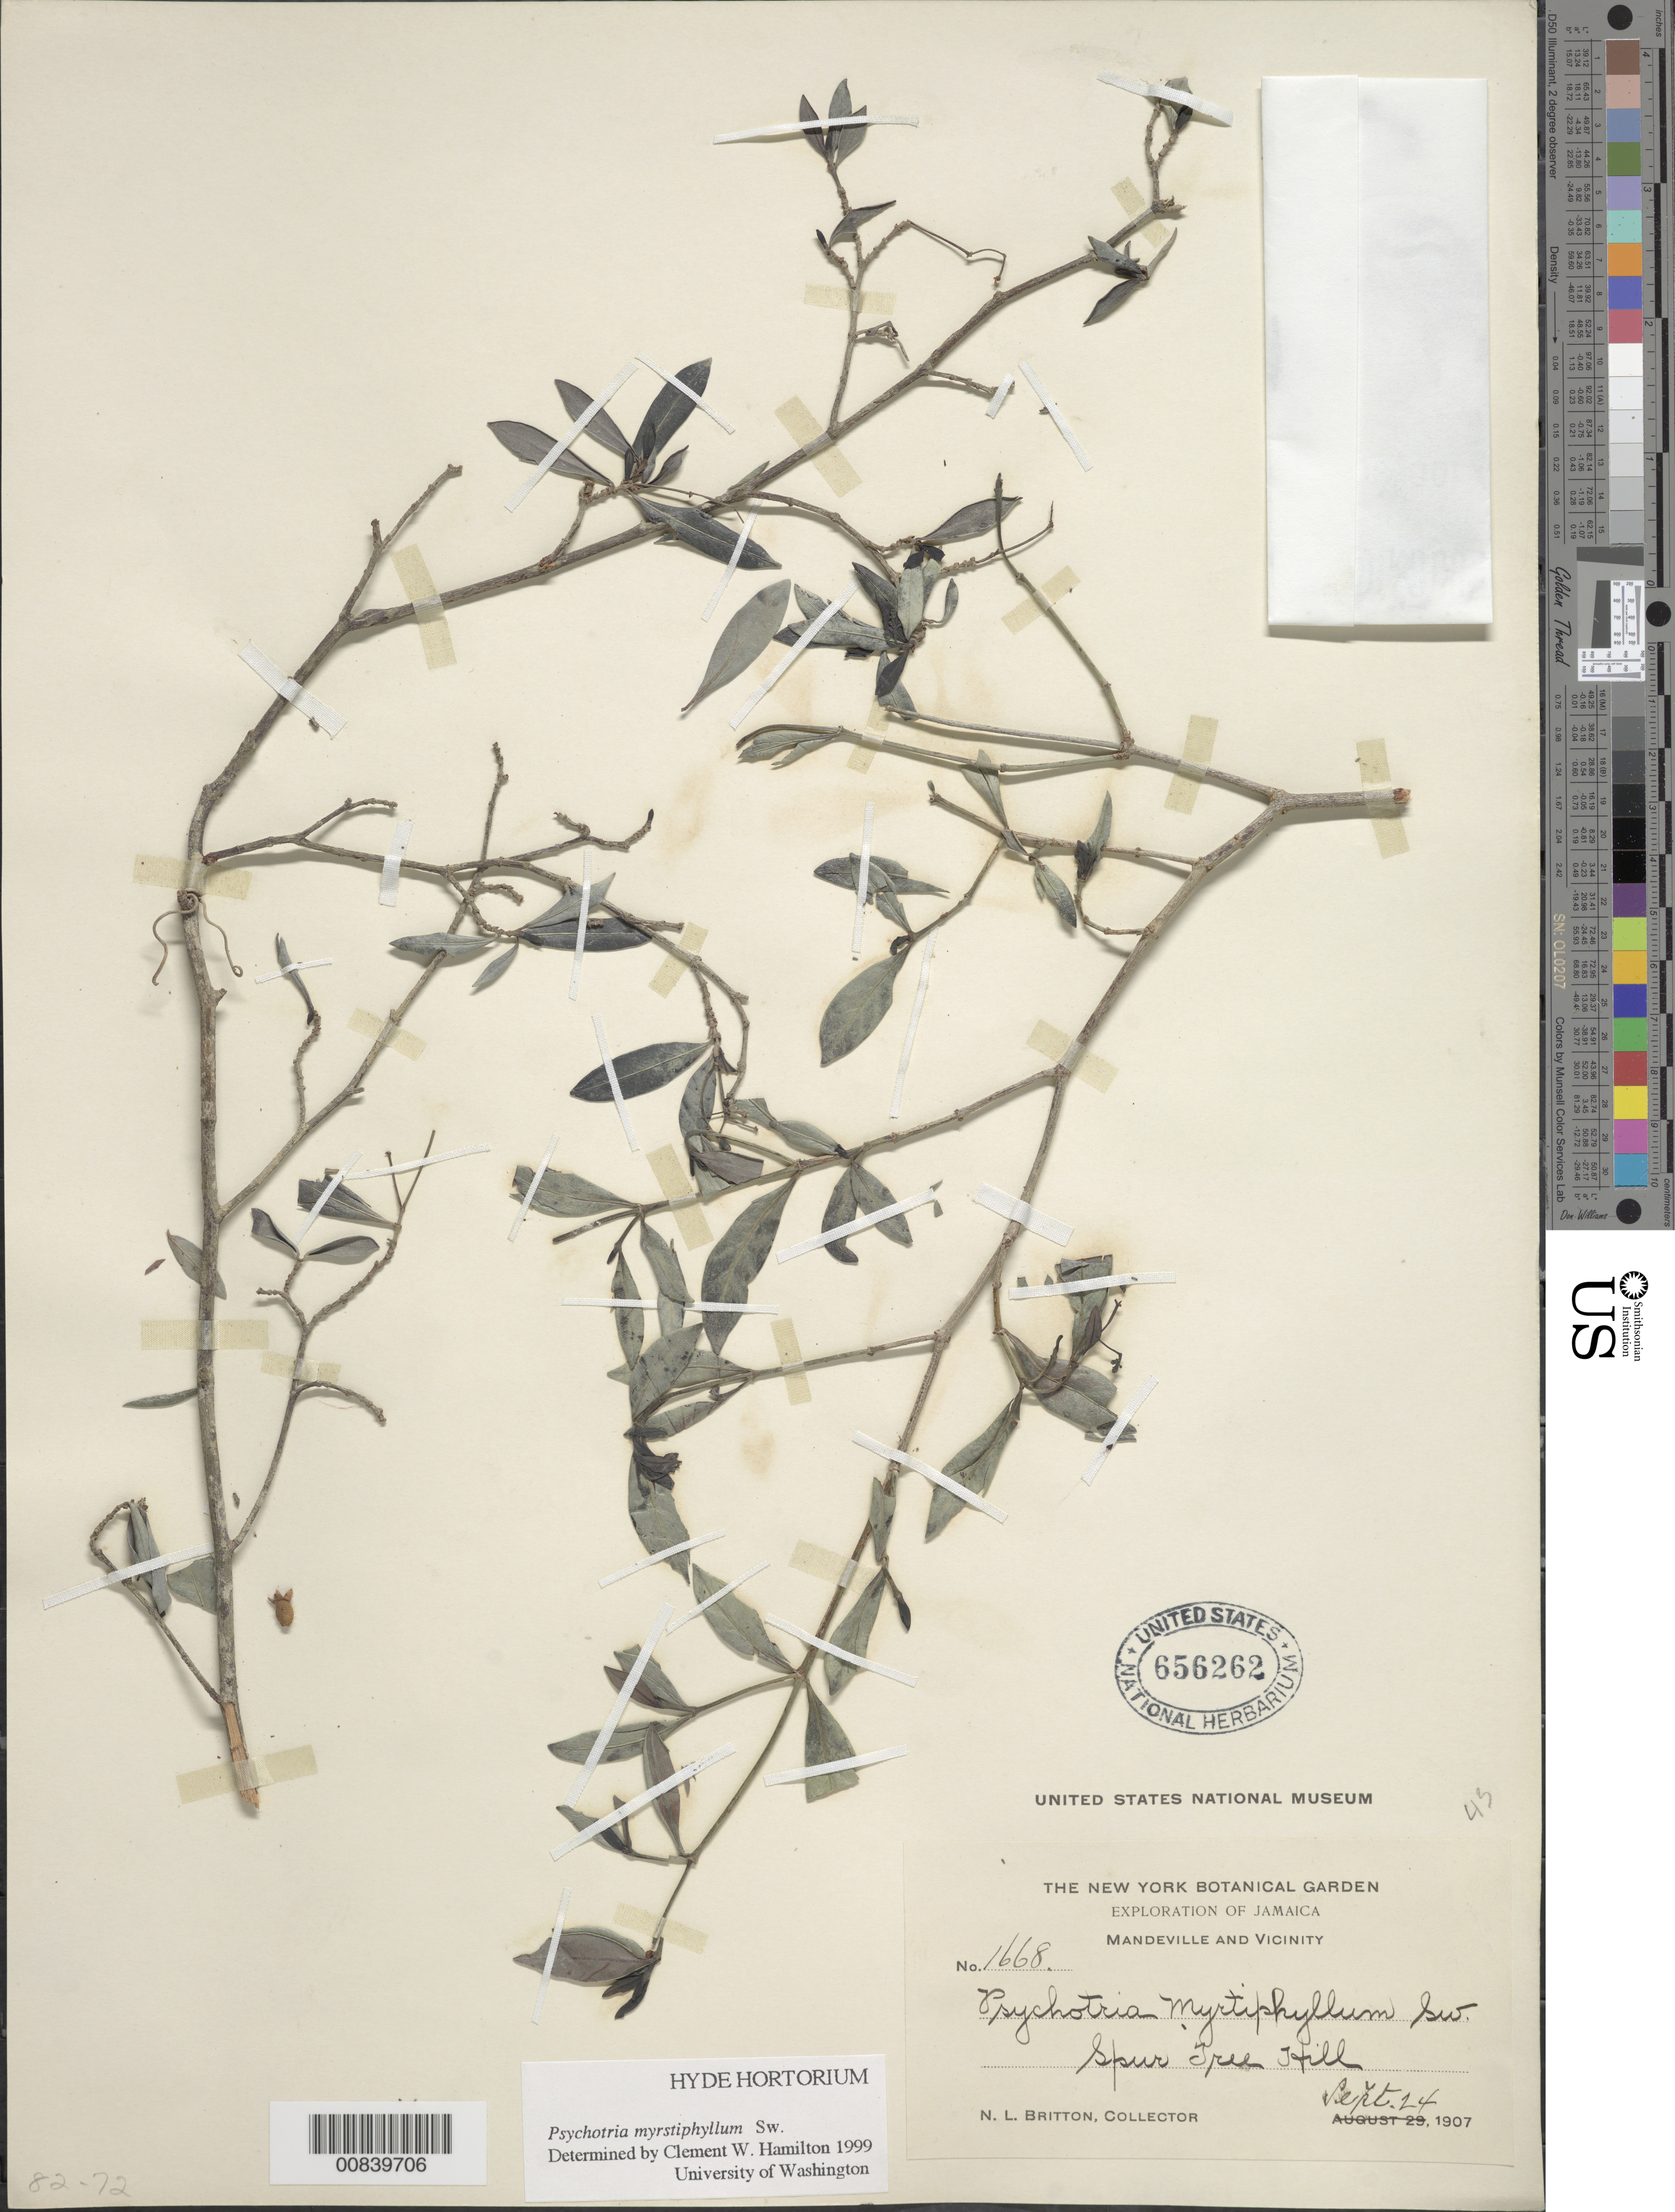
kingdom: Plantae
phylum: Tracheophyta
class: Magnoliopsida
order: Gentianales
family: Rubiaceae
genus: Psychotria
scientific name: Psychotria myrtiphyllum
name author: Sw.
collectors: N. Britton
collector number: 1668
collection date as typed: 24 Sep 1907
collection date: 1907-09-24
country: Jamaica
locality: Spur Tree Hill. Mandeville and vicinity.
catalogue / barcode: US 656262